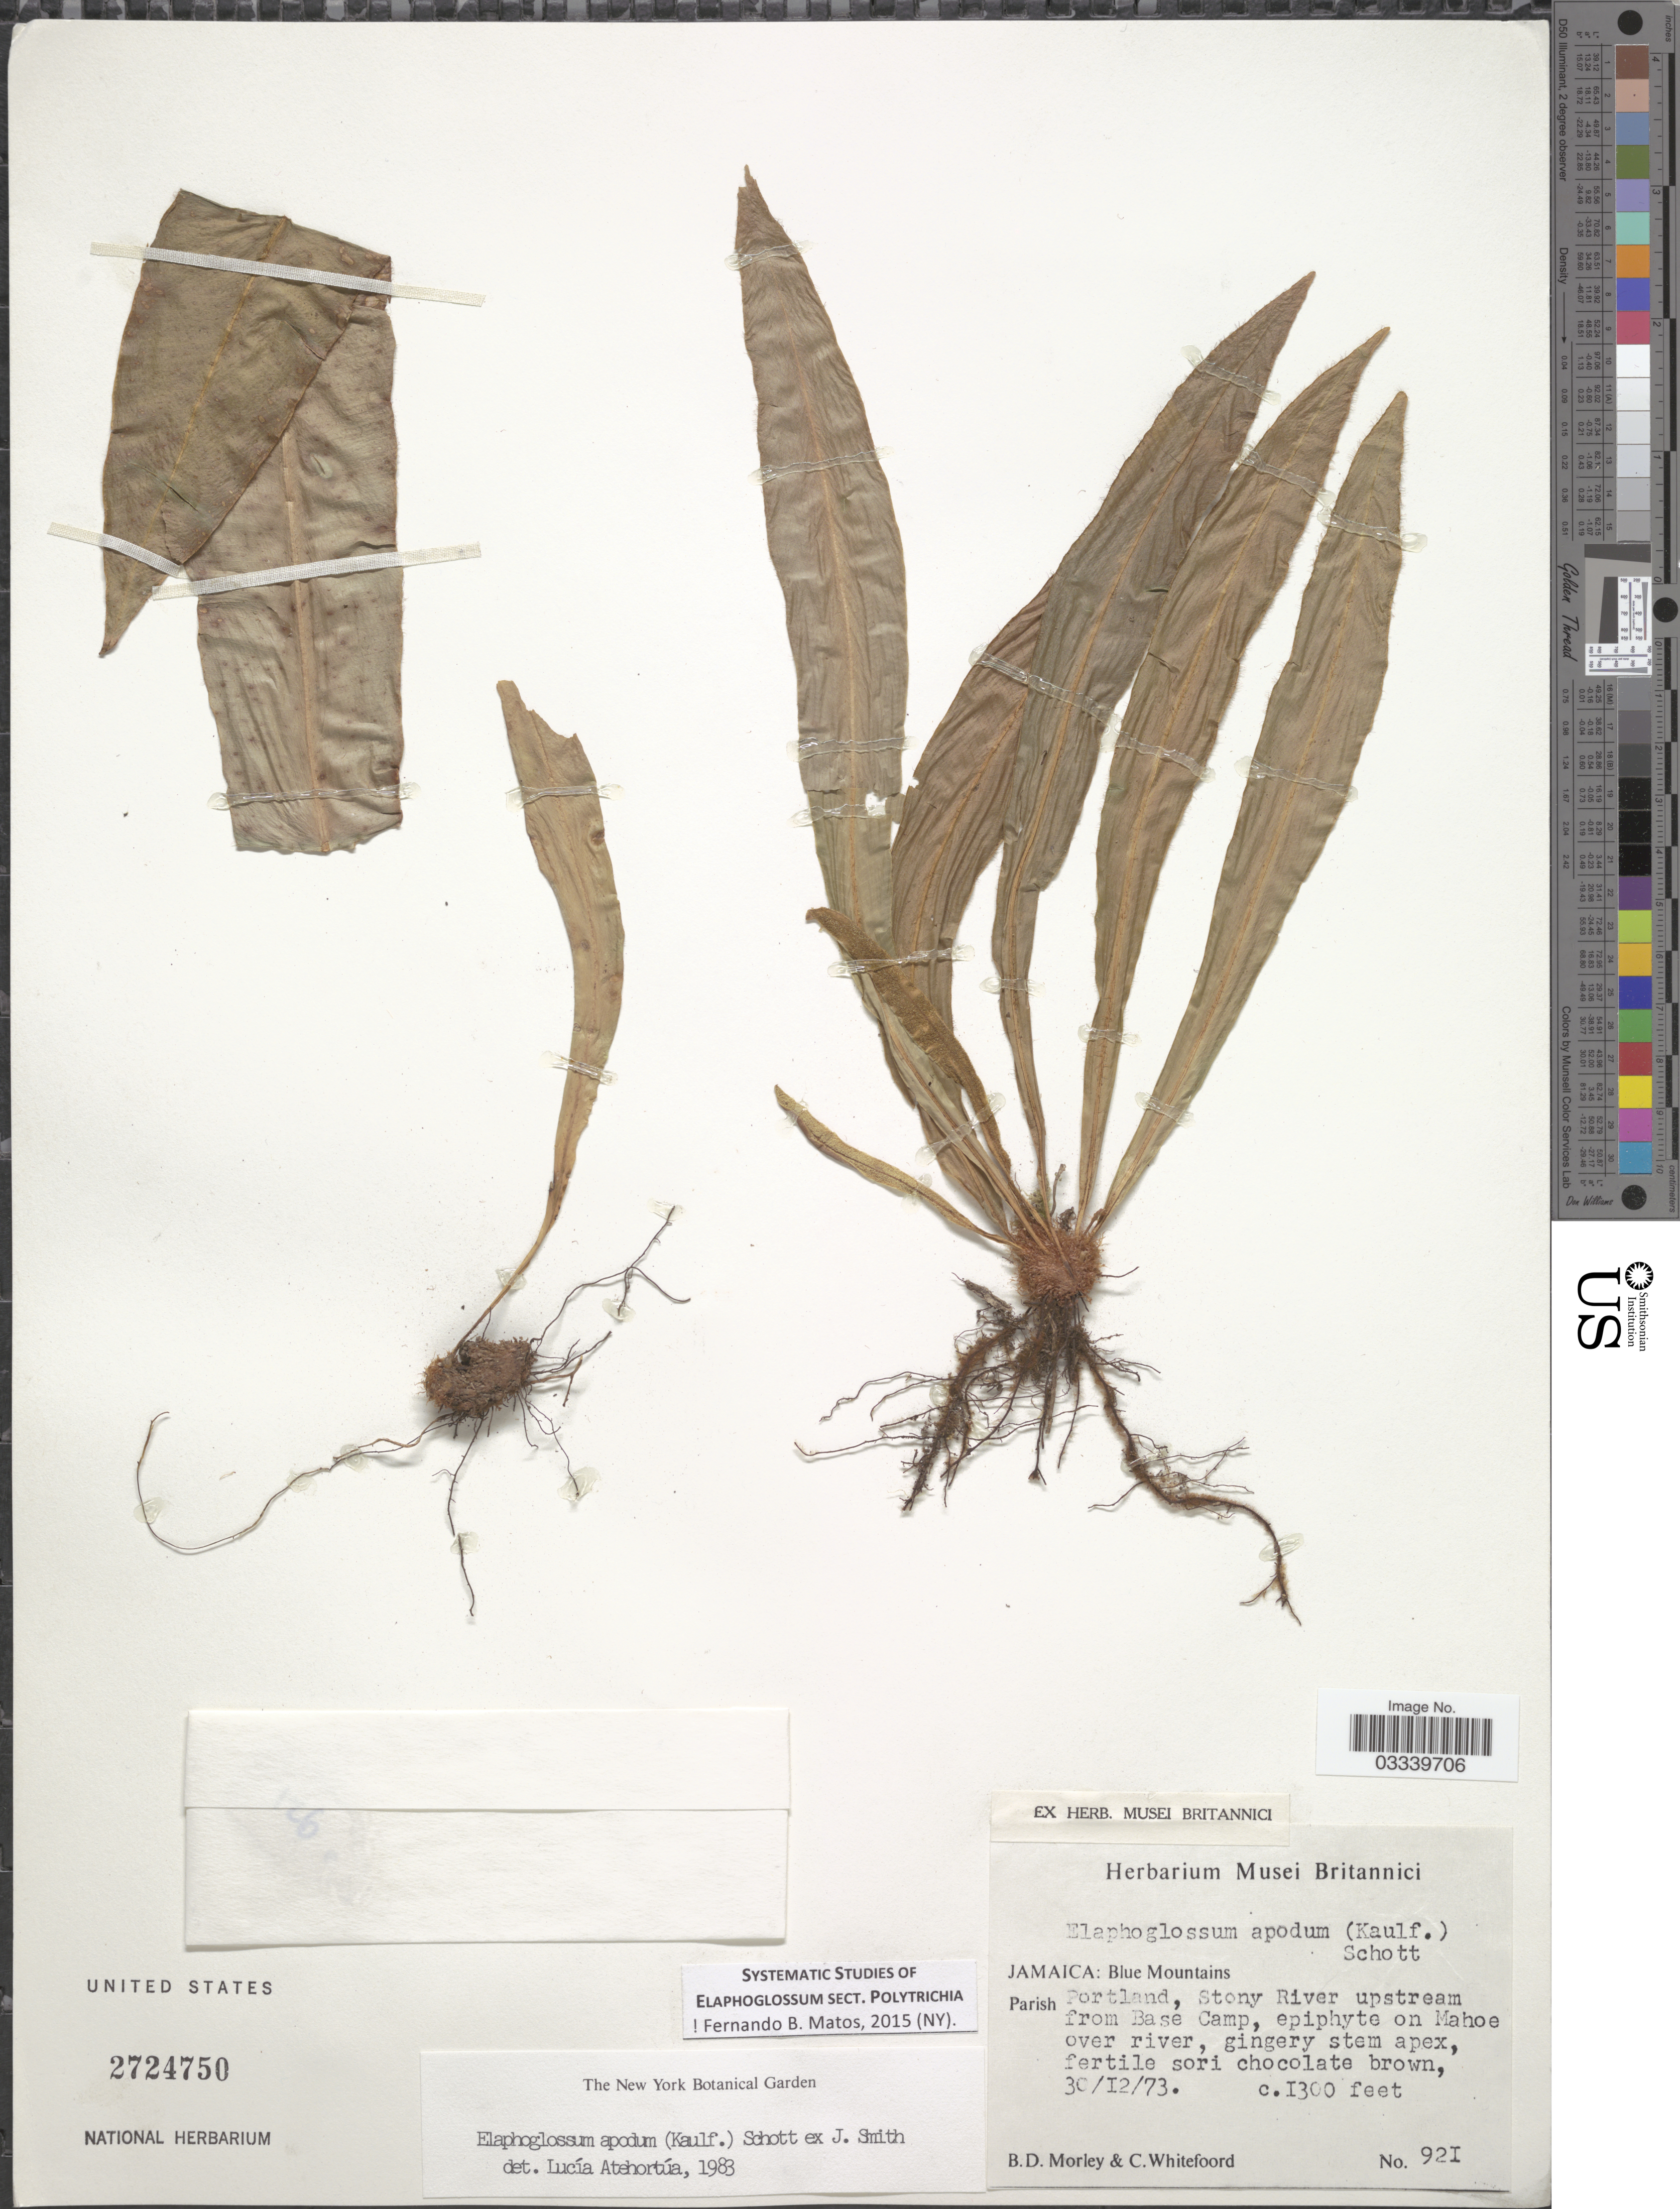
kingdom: Plantae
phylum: Tracheophyta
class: Polypodiopsida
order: Polypodiales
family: Dryopteridaceae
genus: Elaphoglossum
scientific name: Elaphoglossum apodum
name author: (Kaulf.) Schott ex J. Sm.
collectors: B. D. Morley & C. Whitefoord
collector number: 921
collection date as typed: Transcribed d/m/y: 30/12/73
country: Jamaica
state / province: Portland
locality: Blue Mountains. Stony River upstream from Base Camp, epiphyte on Mahoe over river.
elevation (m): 396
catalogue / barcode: US 2724750